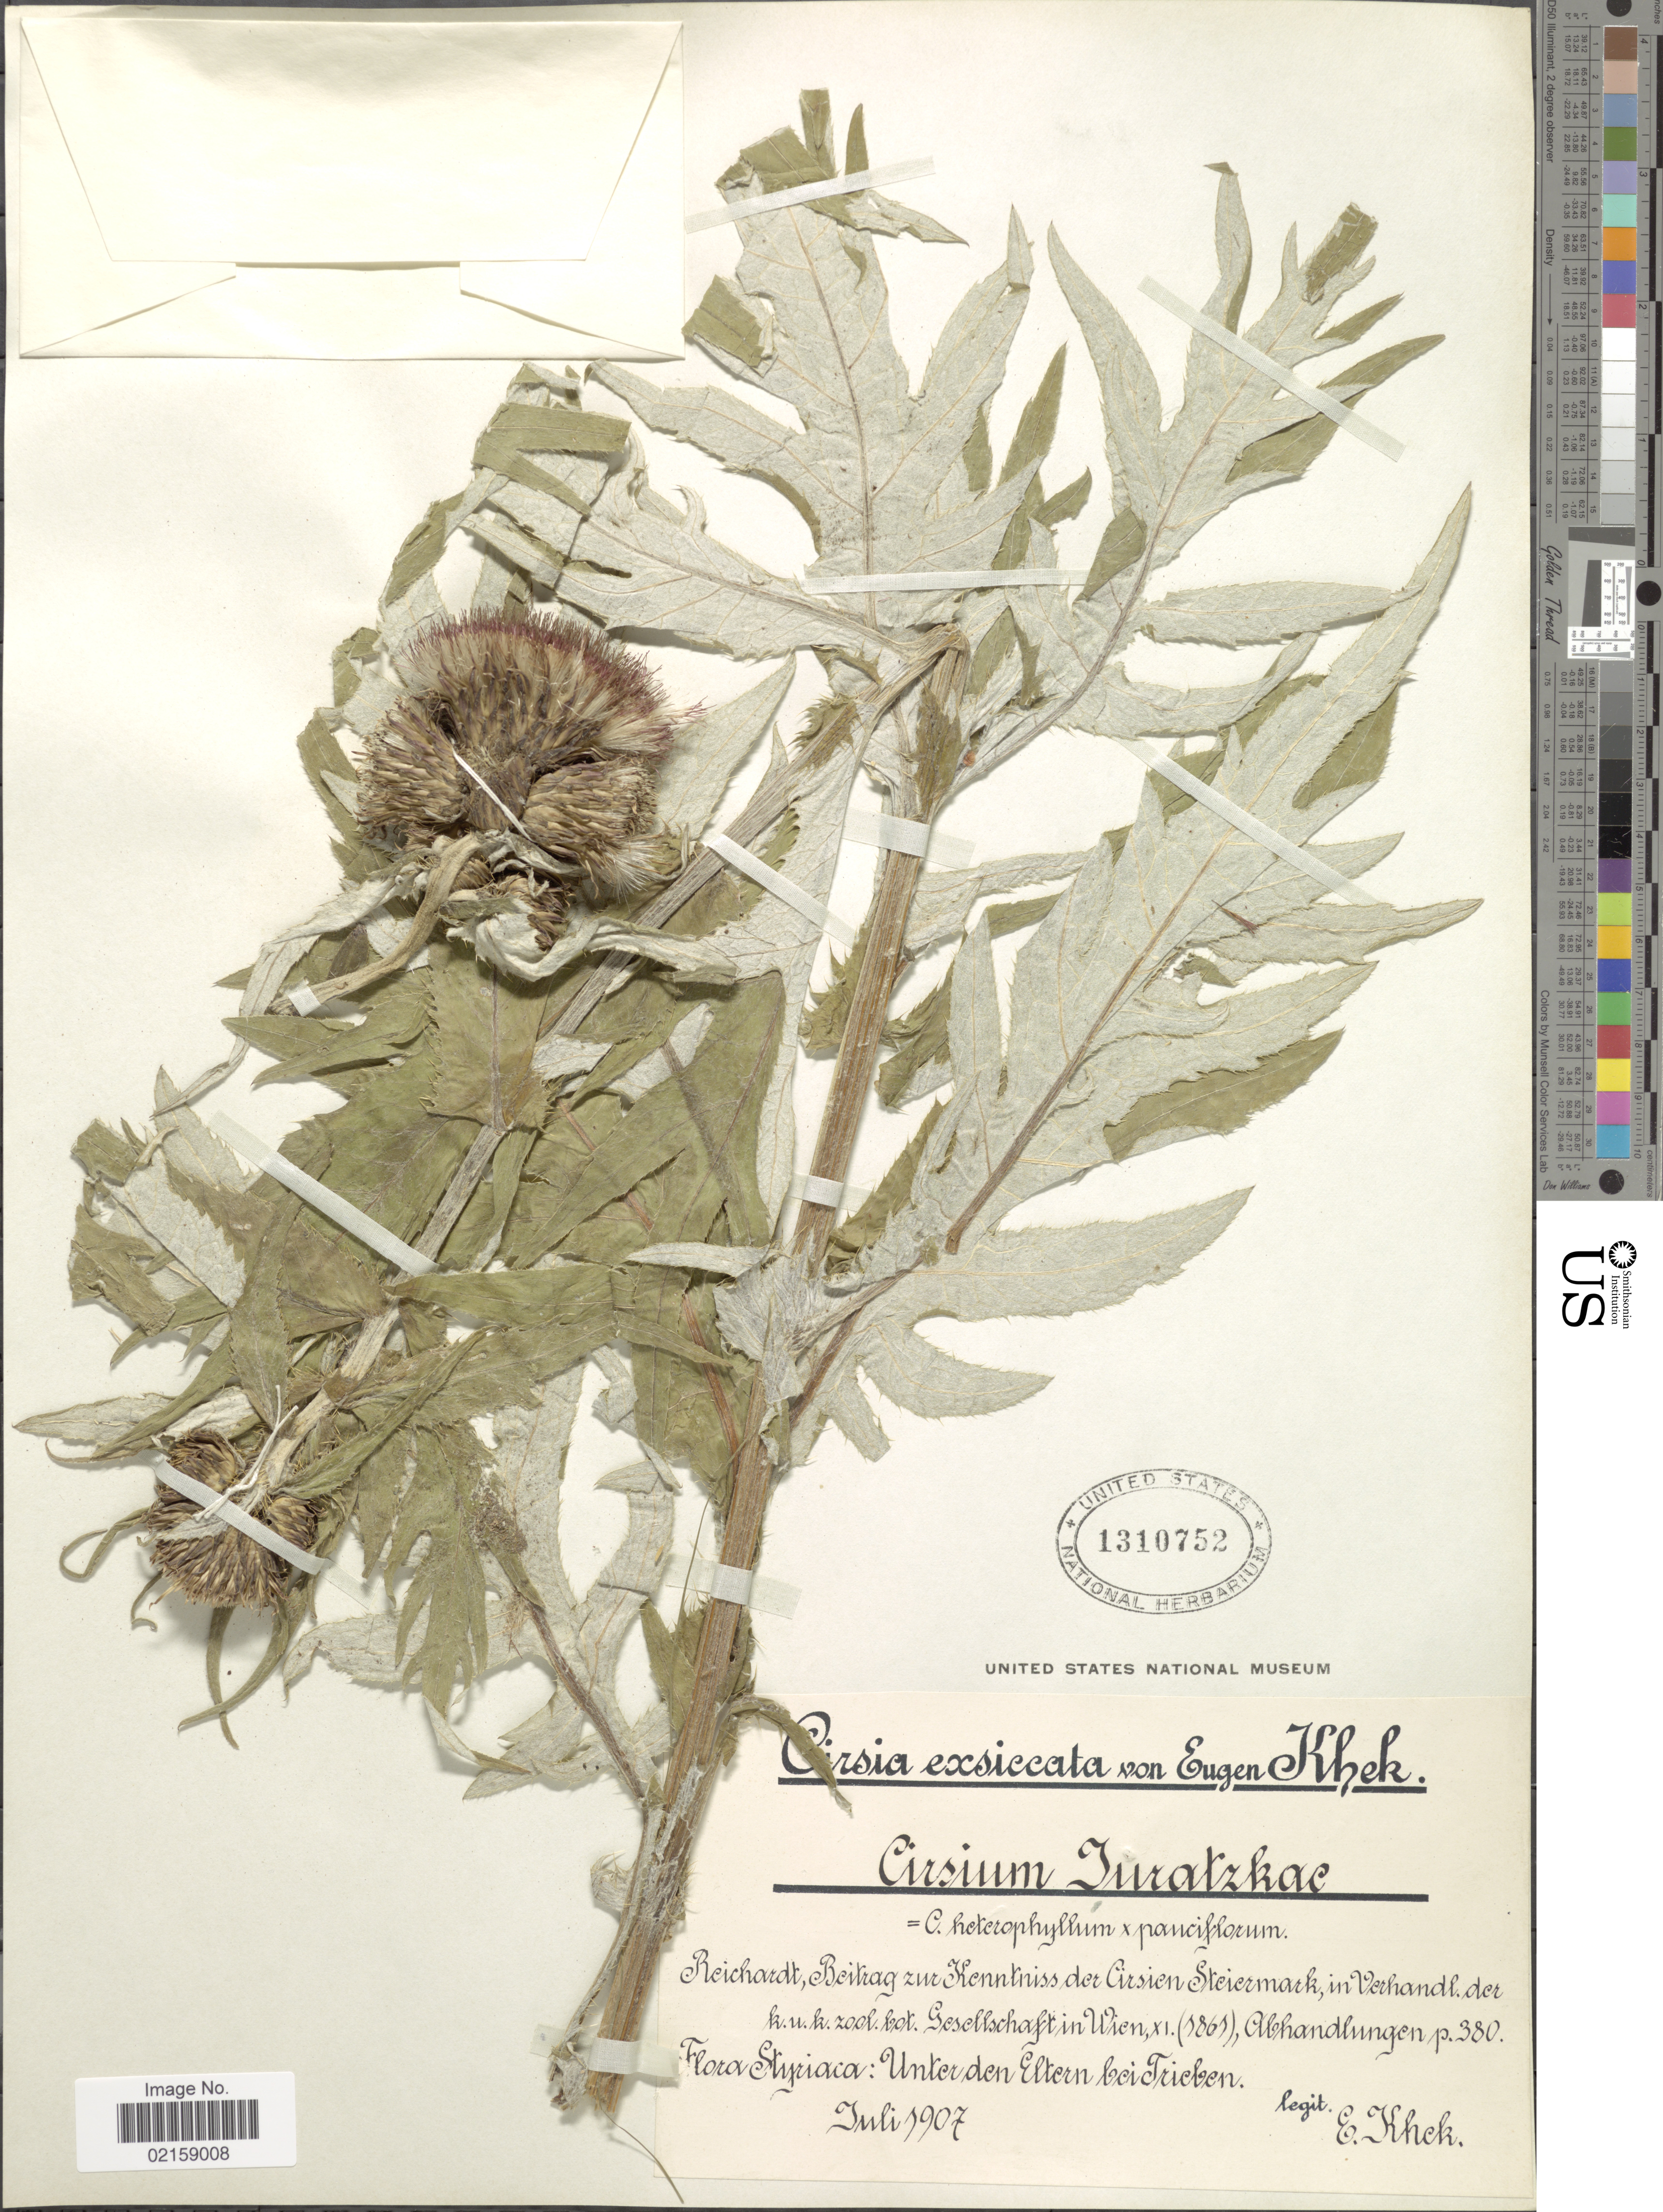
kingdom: Plantae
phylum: Tracheophyta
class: Magnoliopsida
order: Asterales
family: Asteraceae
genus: Cirsium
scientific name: Cirsium juratzkae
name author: Reichardt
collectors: E. J. Khek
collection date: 1907-07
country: Austria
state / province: Steiermark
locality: Cirsia exsiccata, Styriaca: Unter den Eltern bei Trieben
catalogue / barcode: US 1310752